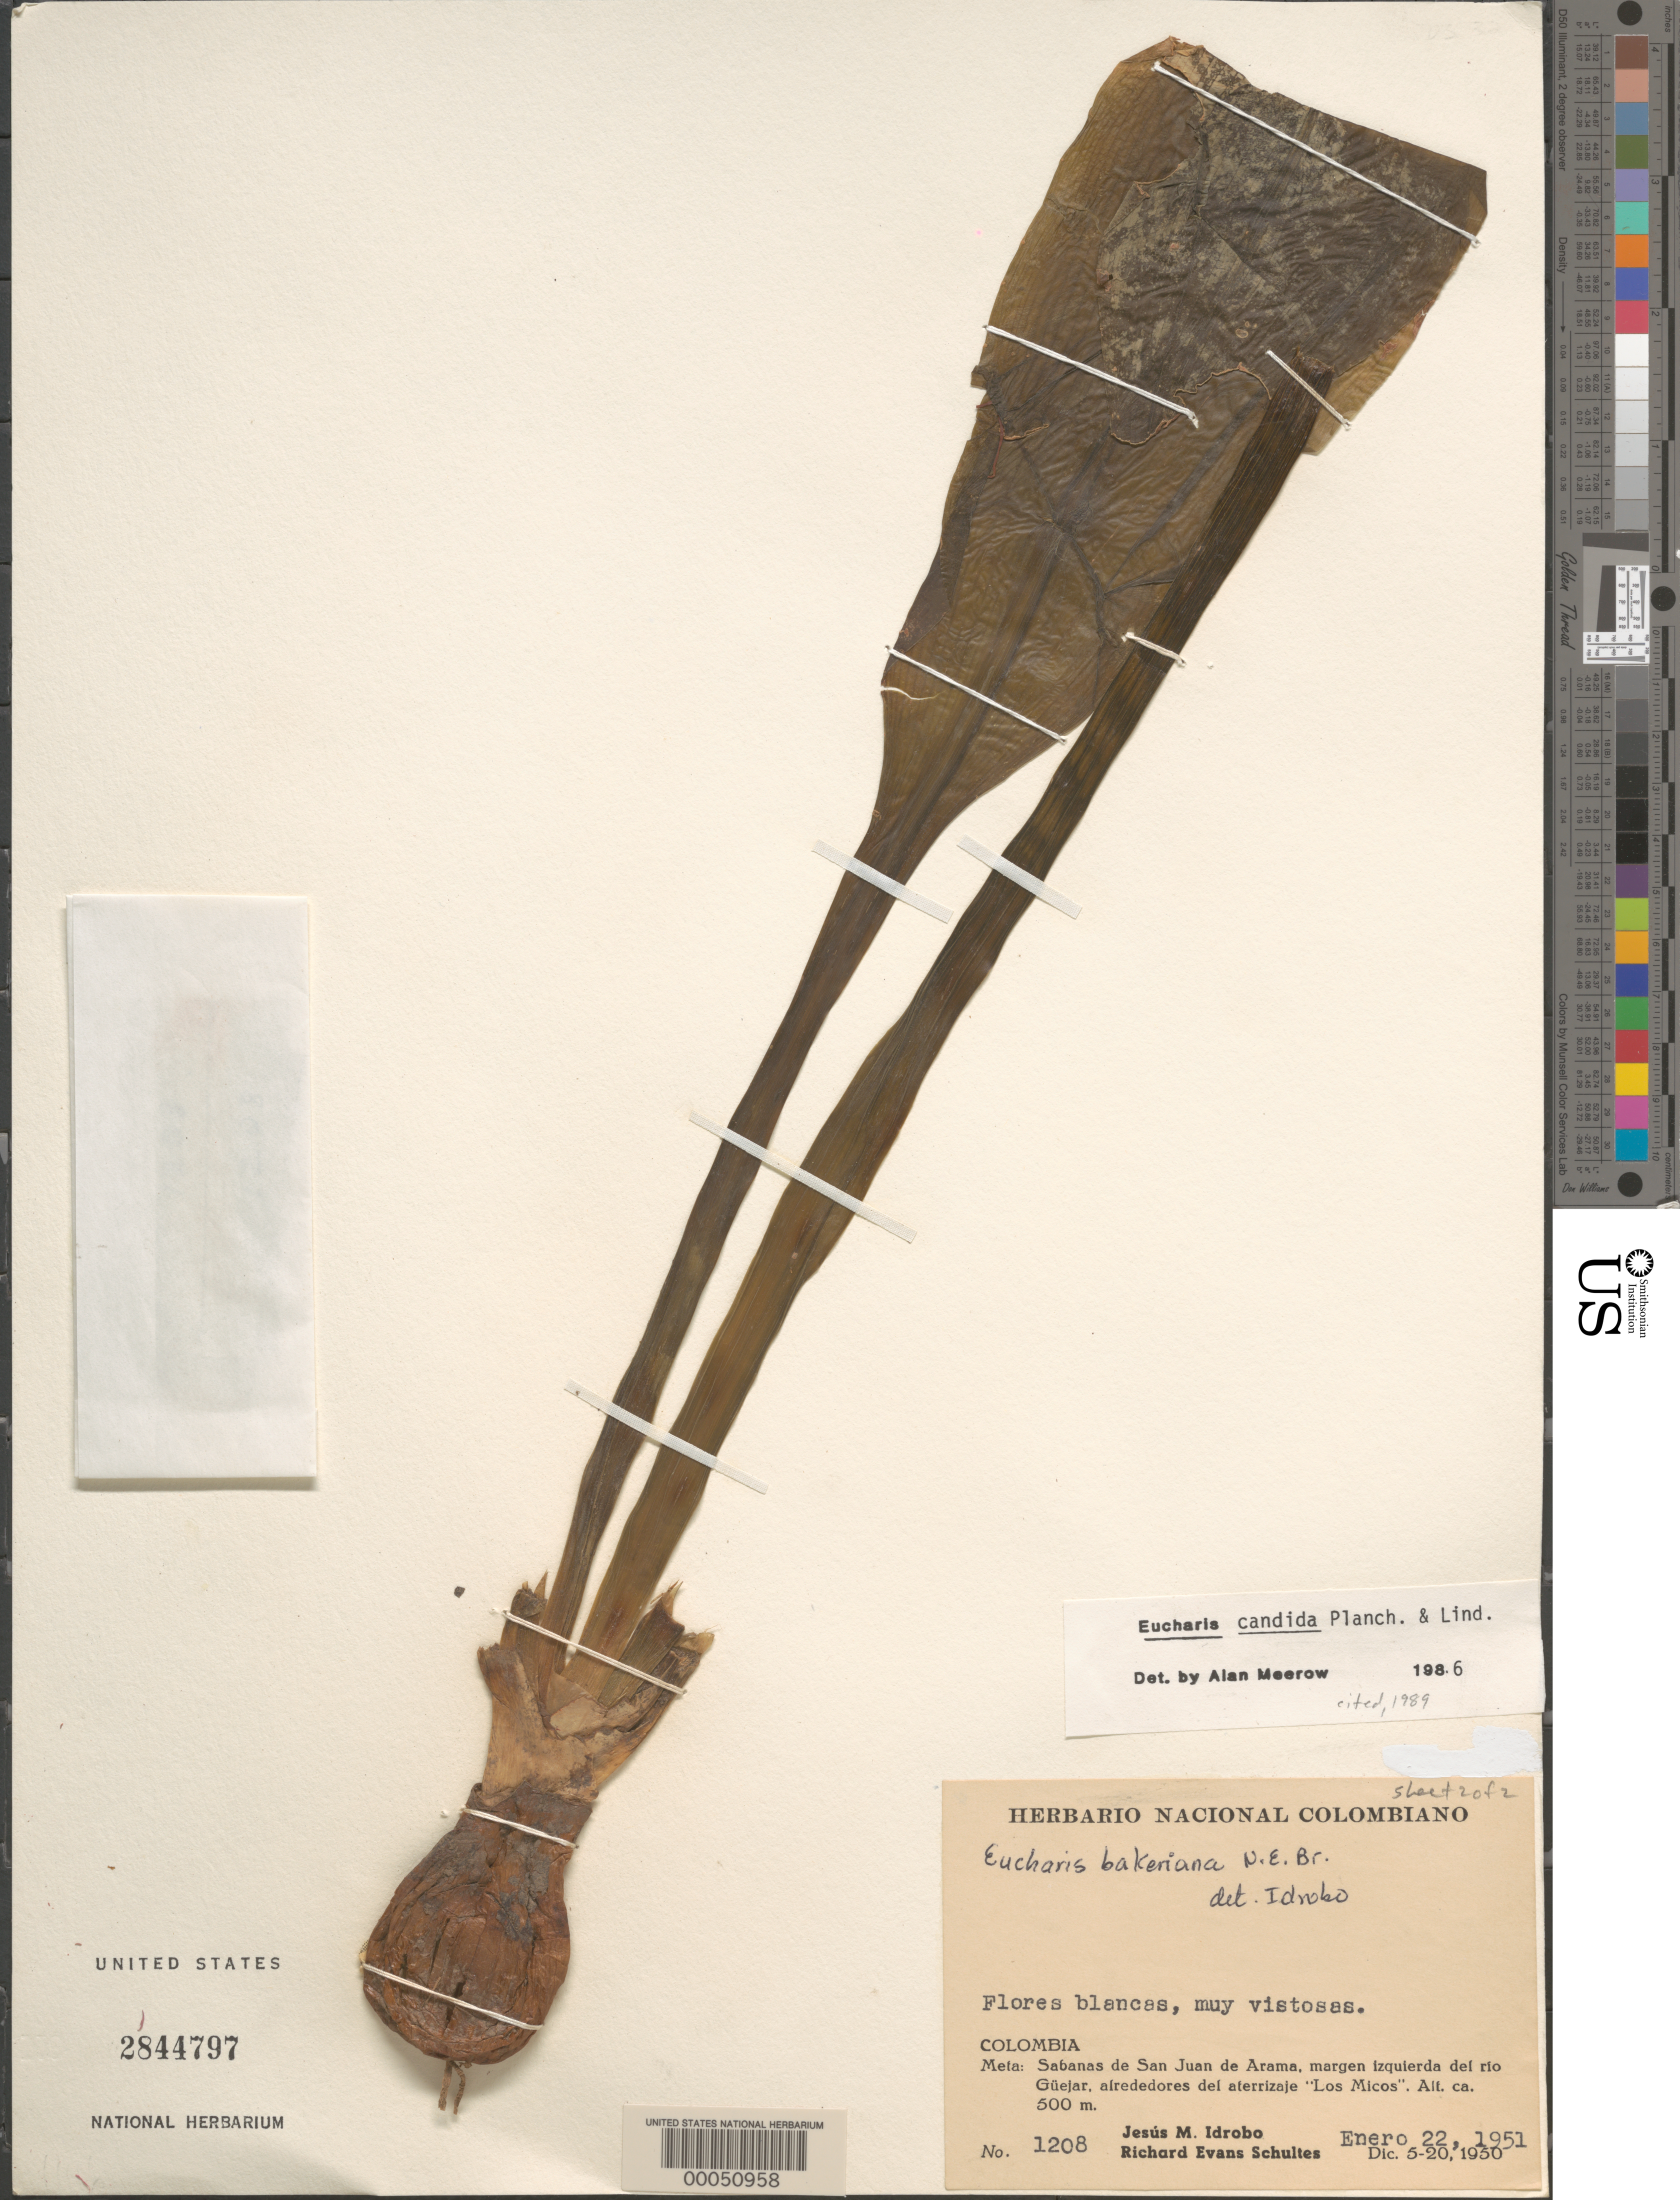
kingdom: Plantae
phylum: Tracheophyta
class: Liliopsida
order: Asparagales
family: Amaryllidaceae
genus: Eucharis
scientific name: Eucharis bakeriana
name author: N.E. Br.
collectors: J. M. Idrobo & R. E. Schultes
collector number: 1208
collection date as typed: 22 Jan 1951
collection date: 1951-01-22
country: Colombia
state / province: Meta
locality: Savannahs of San Juan de Arama, banks of Rio Guejar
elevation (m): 500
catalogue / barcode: US 2844797